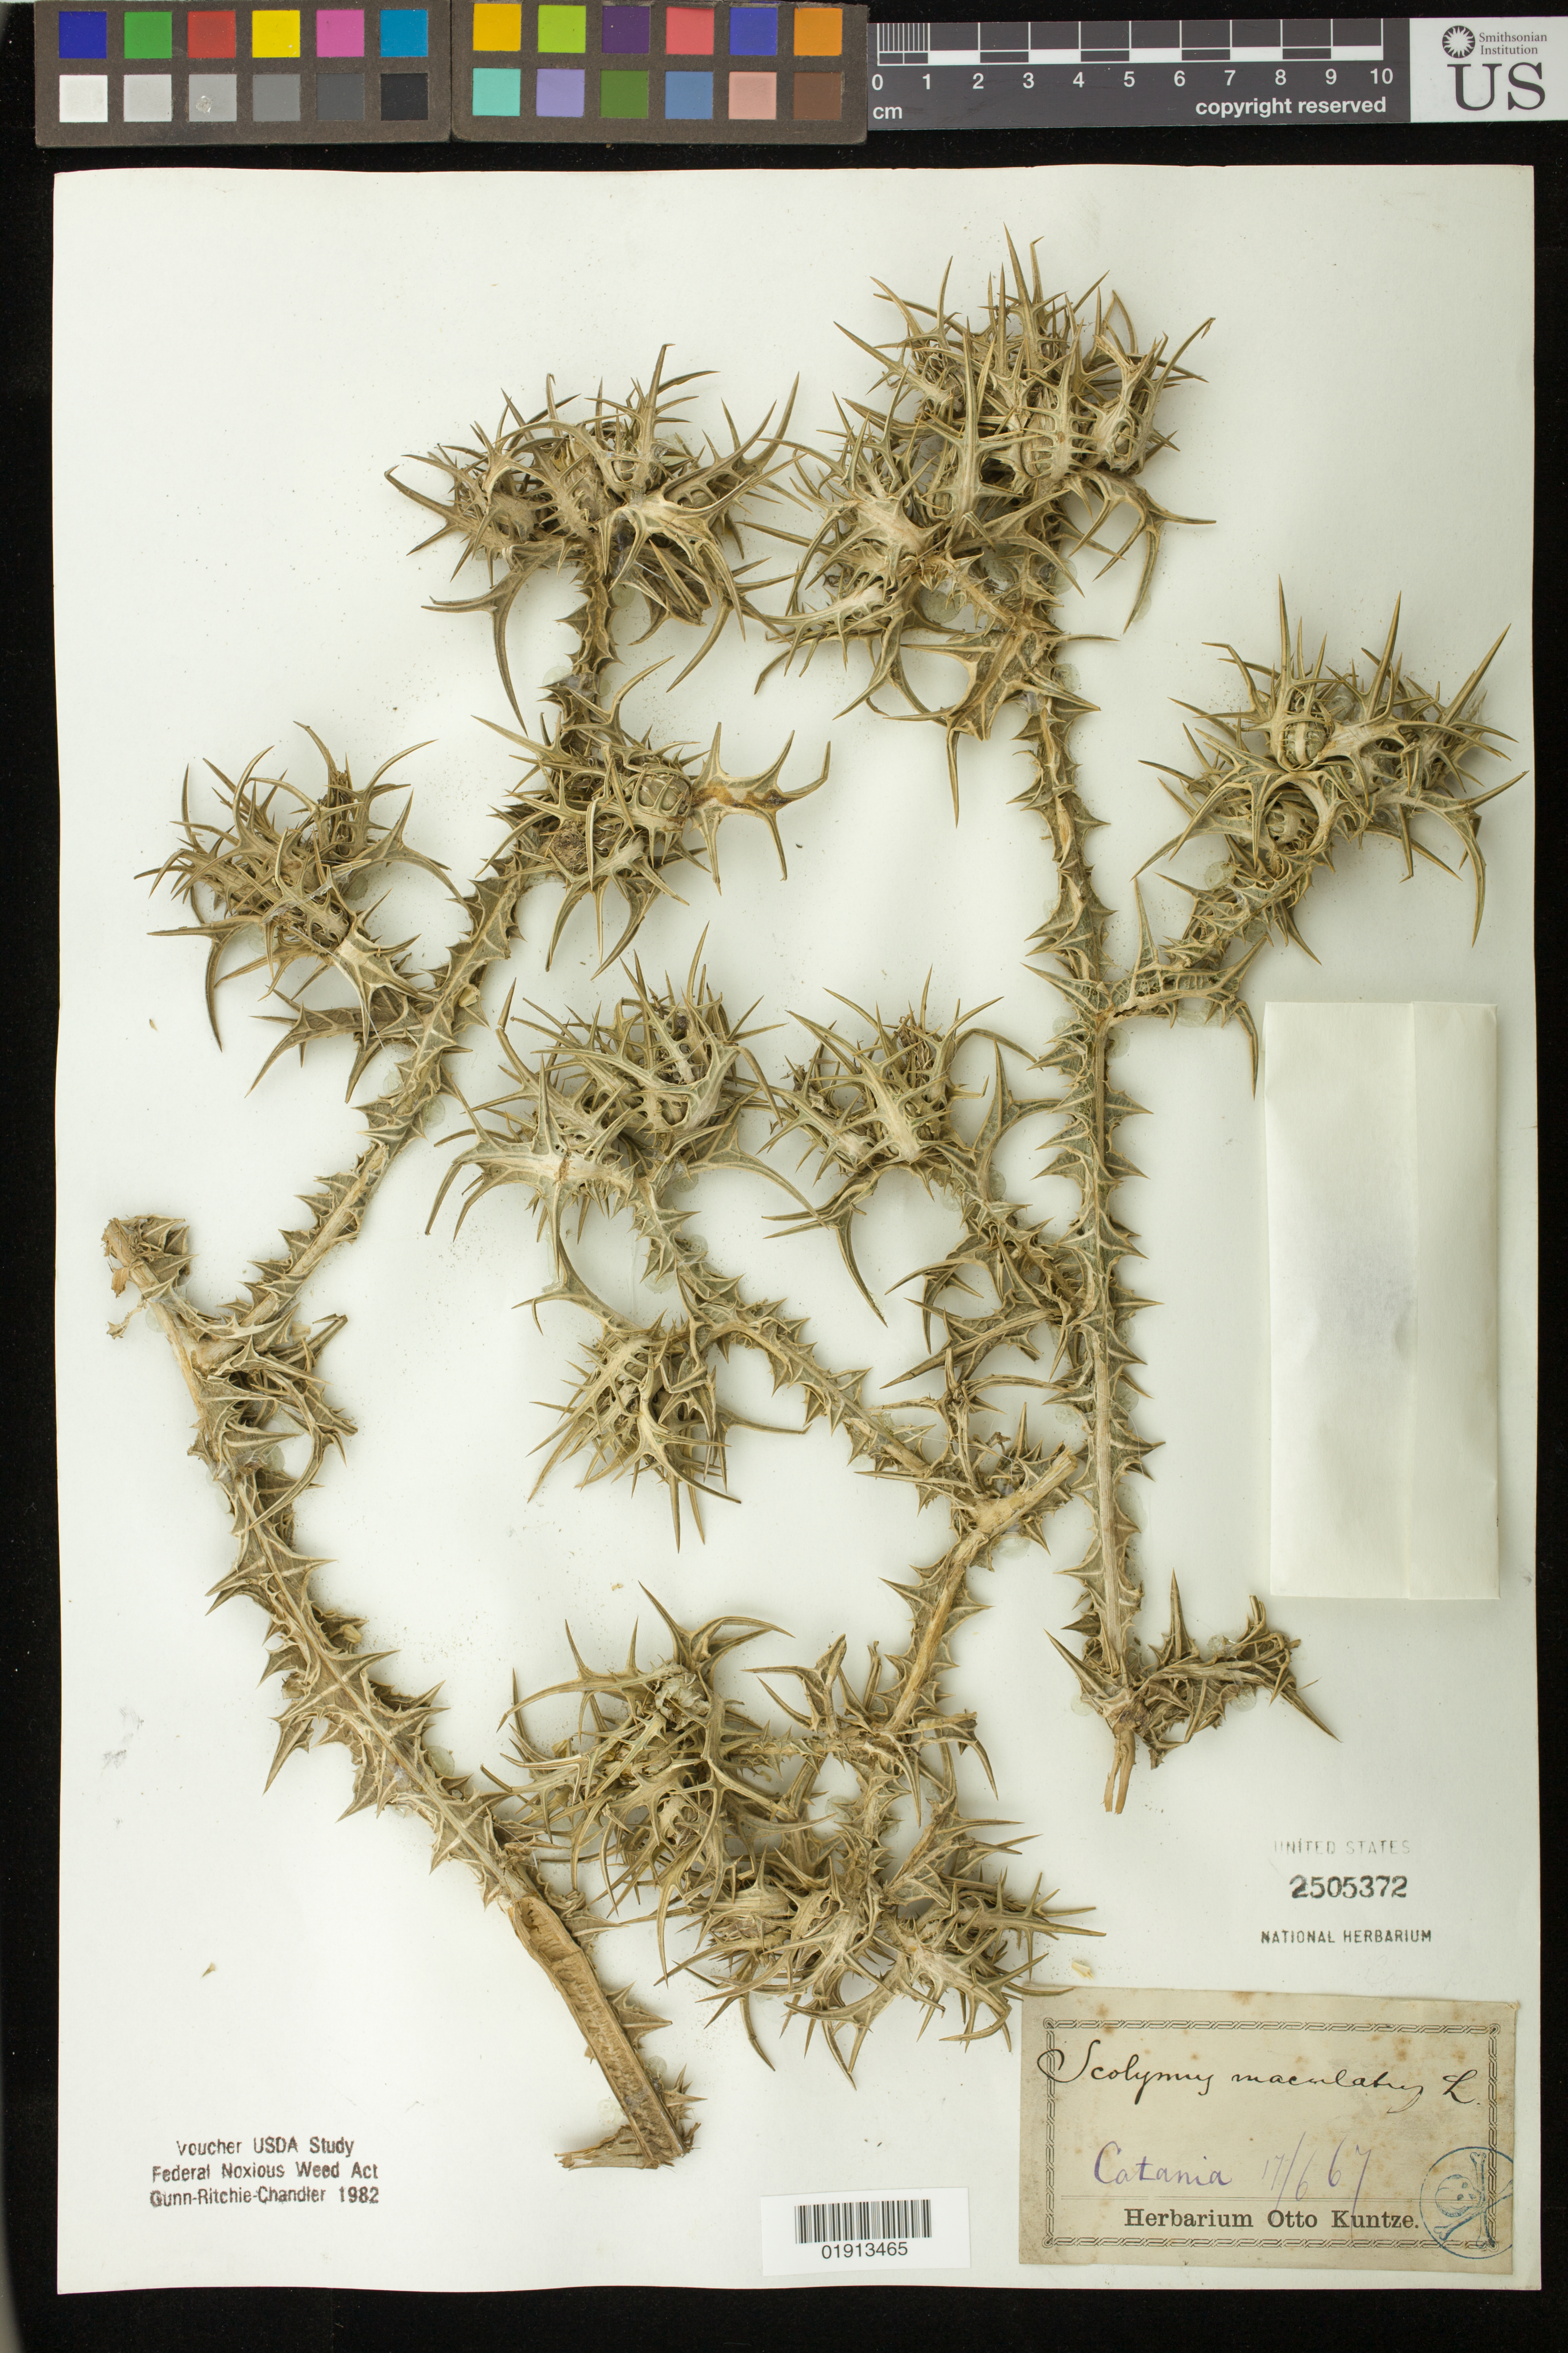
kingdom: Plantae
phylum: Tracheophyta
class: Magnoliopsida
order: Asterales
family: Asteraceae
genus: Scolymus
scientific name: Scolymus maculatus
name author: L.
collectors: ex Herb. O. Kuntze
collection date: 1867-06-17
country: Italy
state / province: Siciliana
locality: Catania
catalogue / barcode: US 2505372